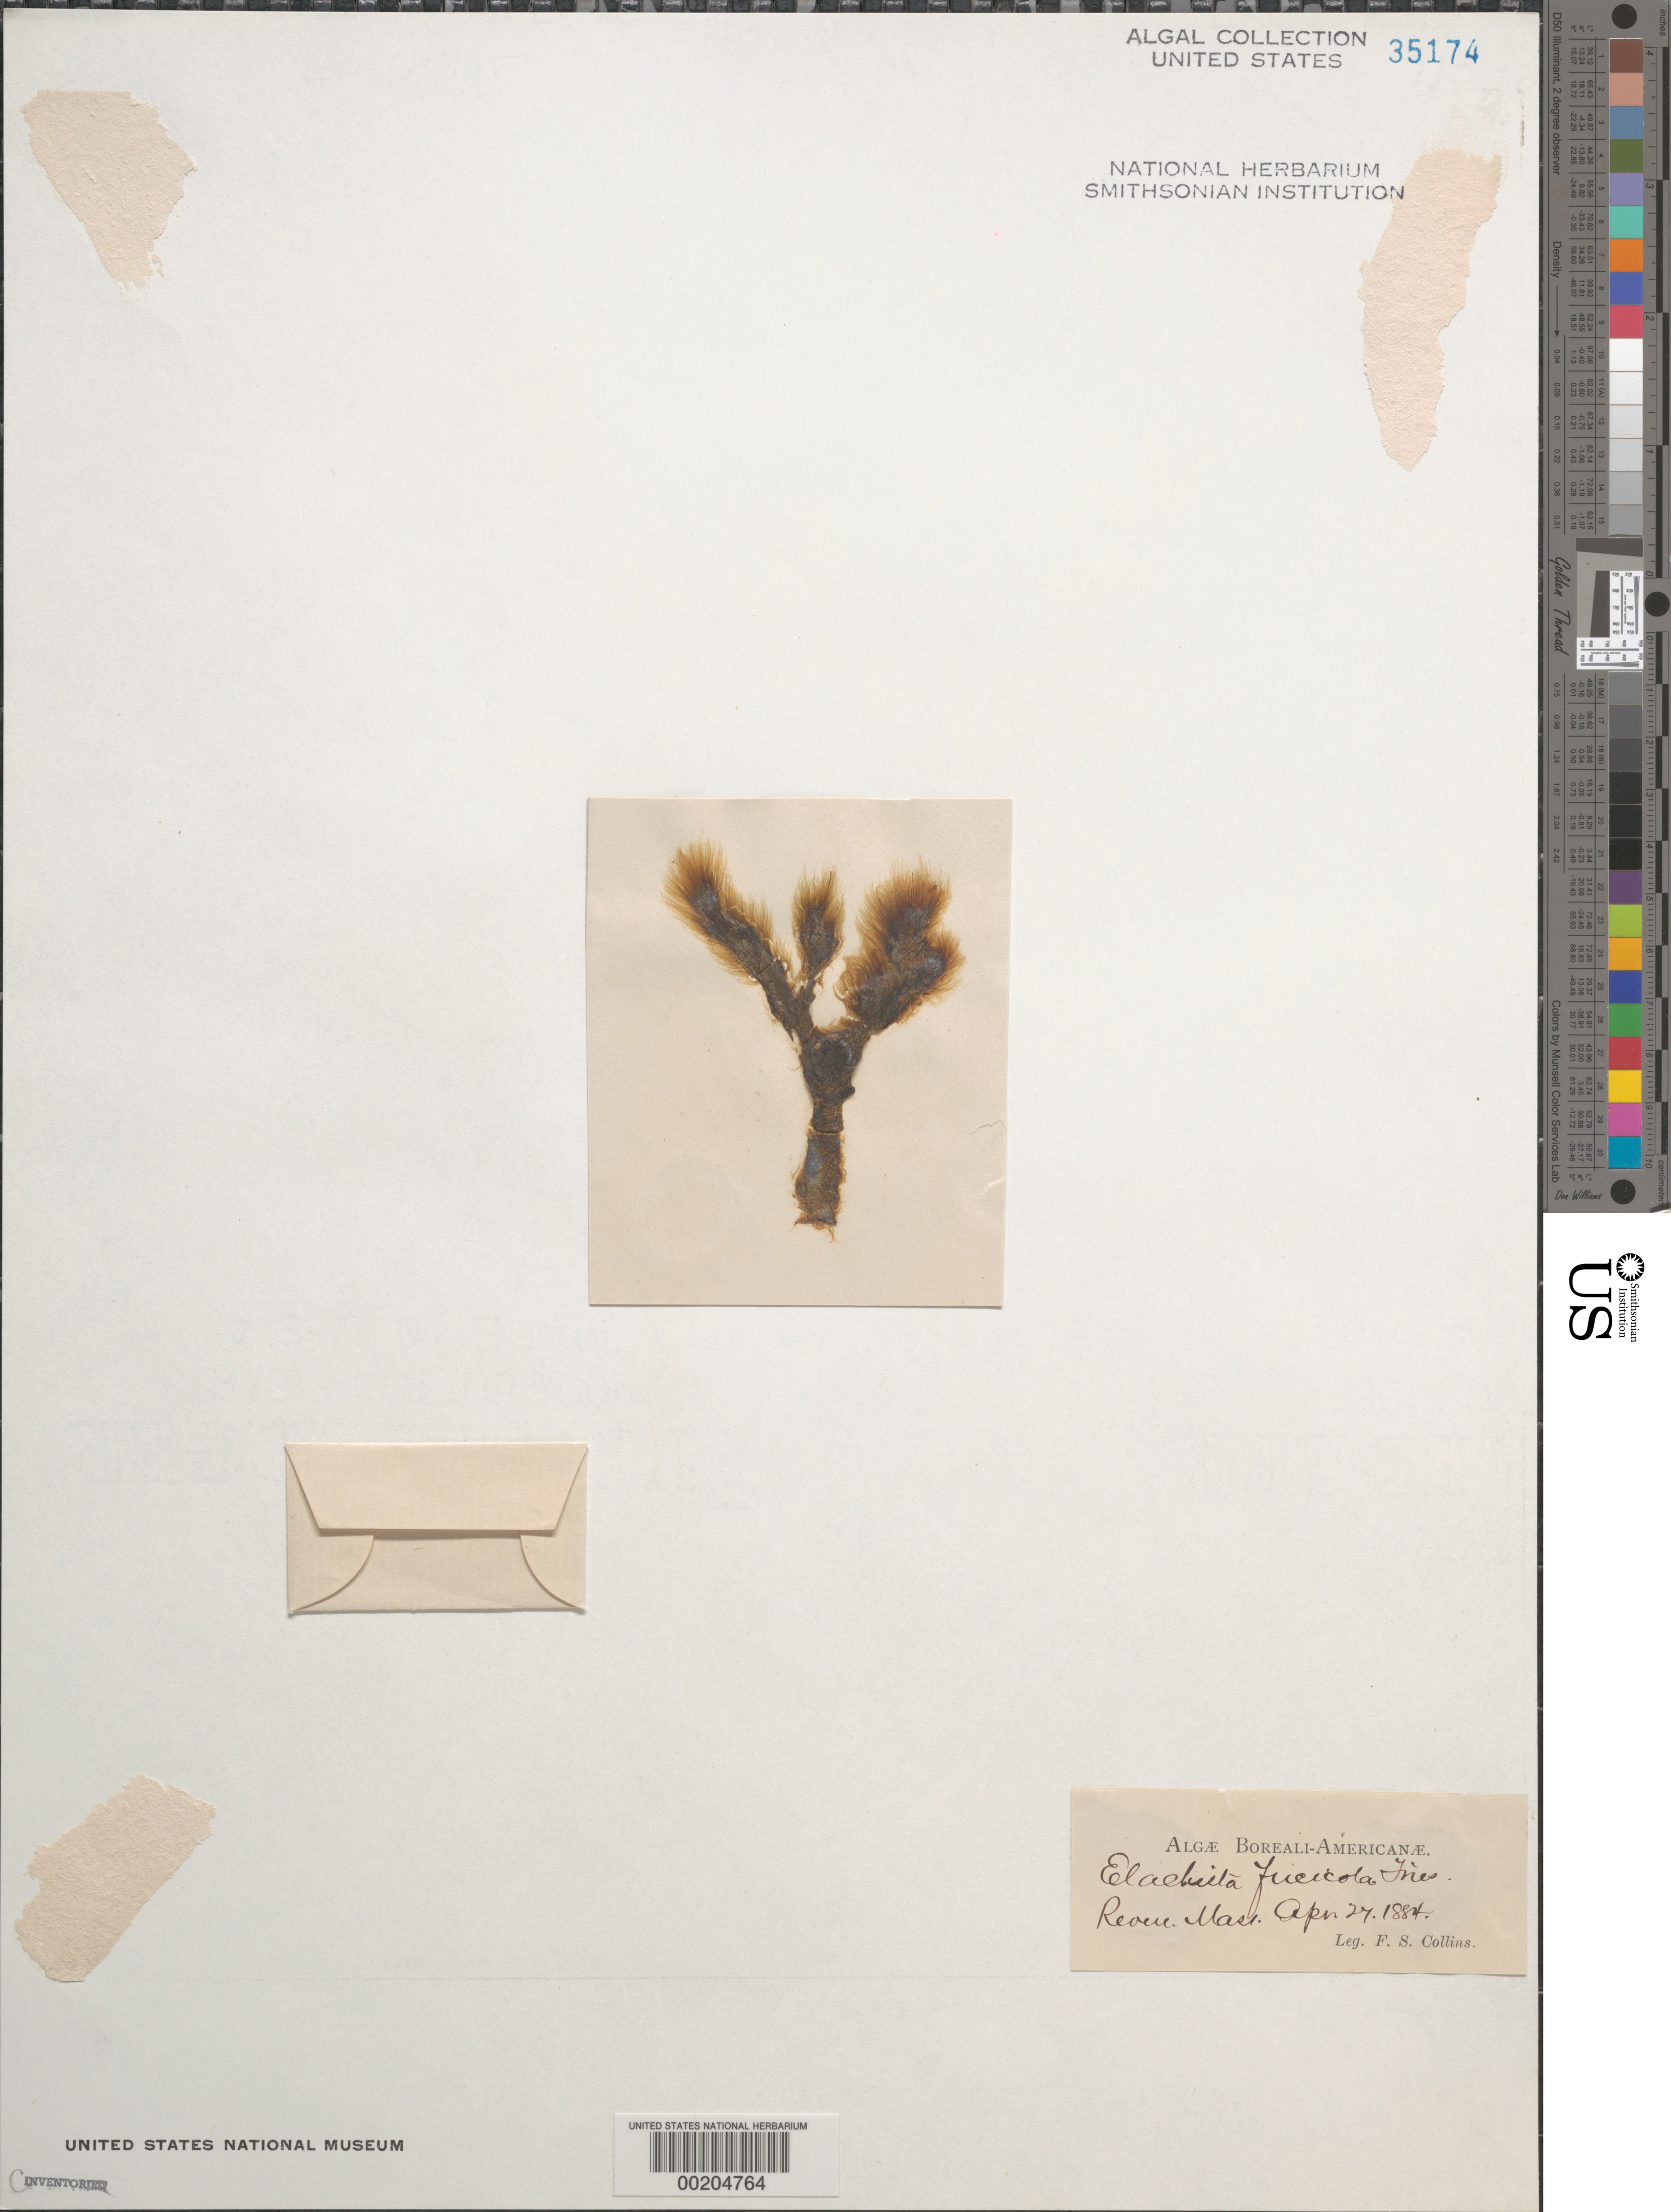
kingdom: Chromista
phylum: Ochrophyta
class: Phaeophyceae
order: Ectocarpales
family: Chordariaceae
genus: Elachista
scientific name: Elachista fucicola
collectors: F. Collins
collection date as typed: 27 Apr 1884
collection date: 1884-04-27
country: United States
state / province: Massachusetts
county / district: Suffolk County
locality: Revere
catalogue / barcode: US 35174